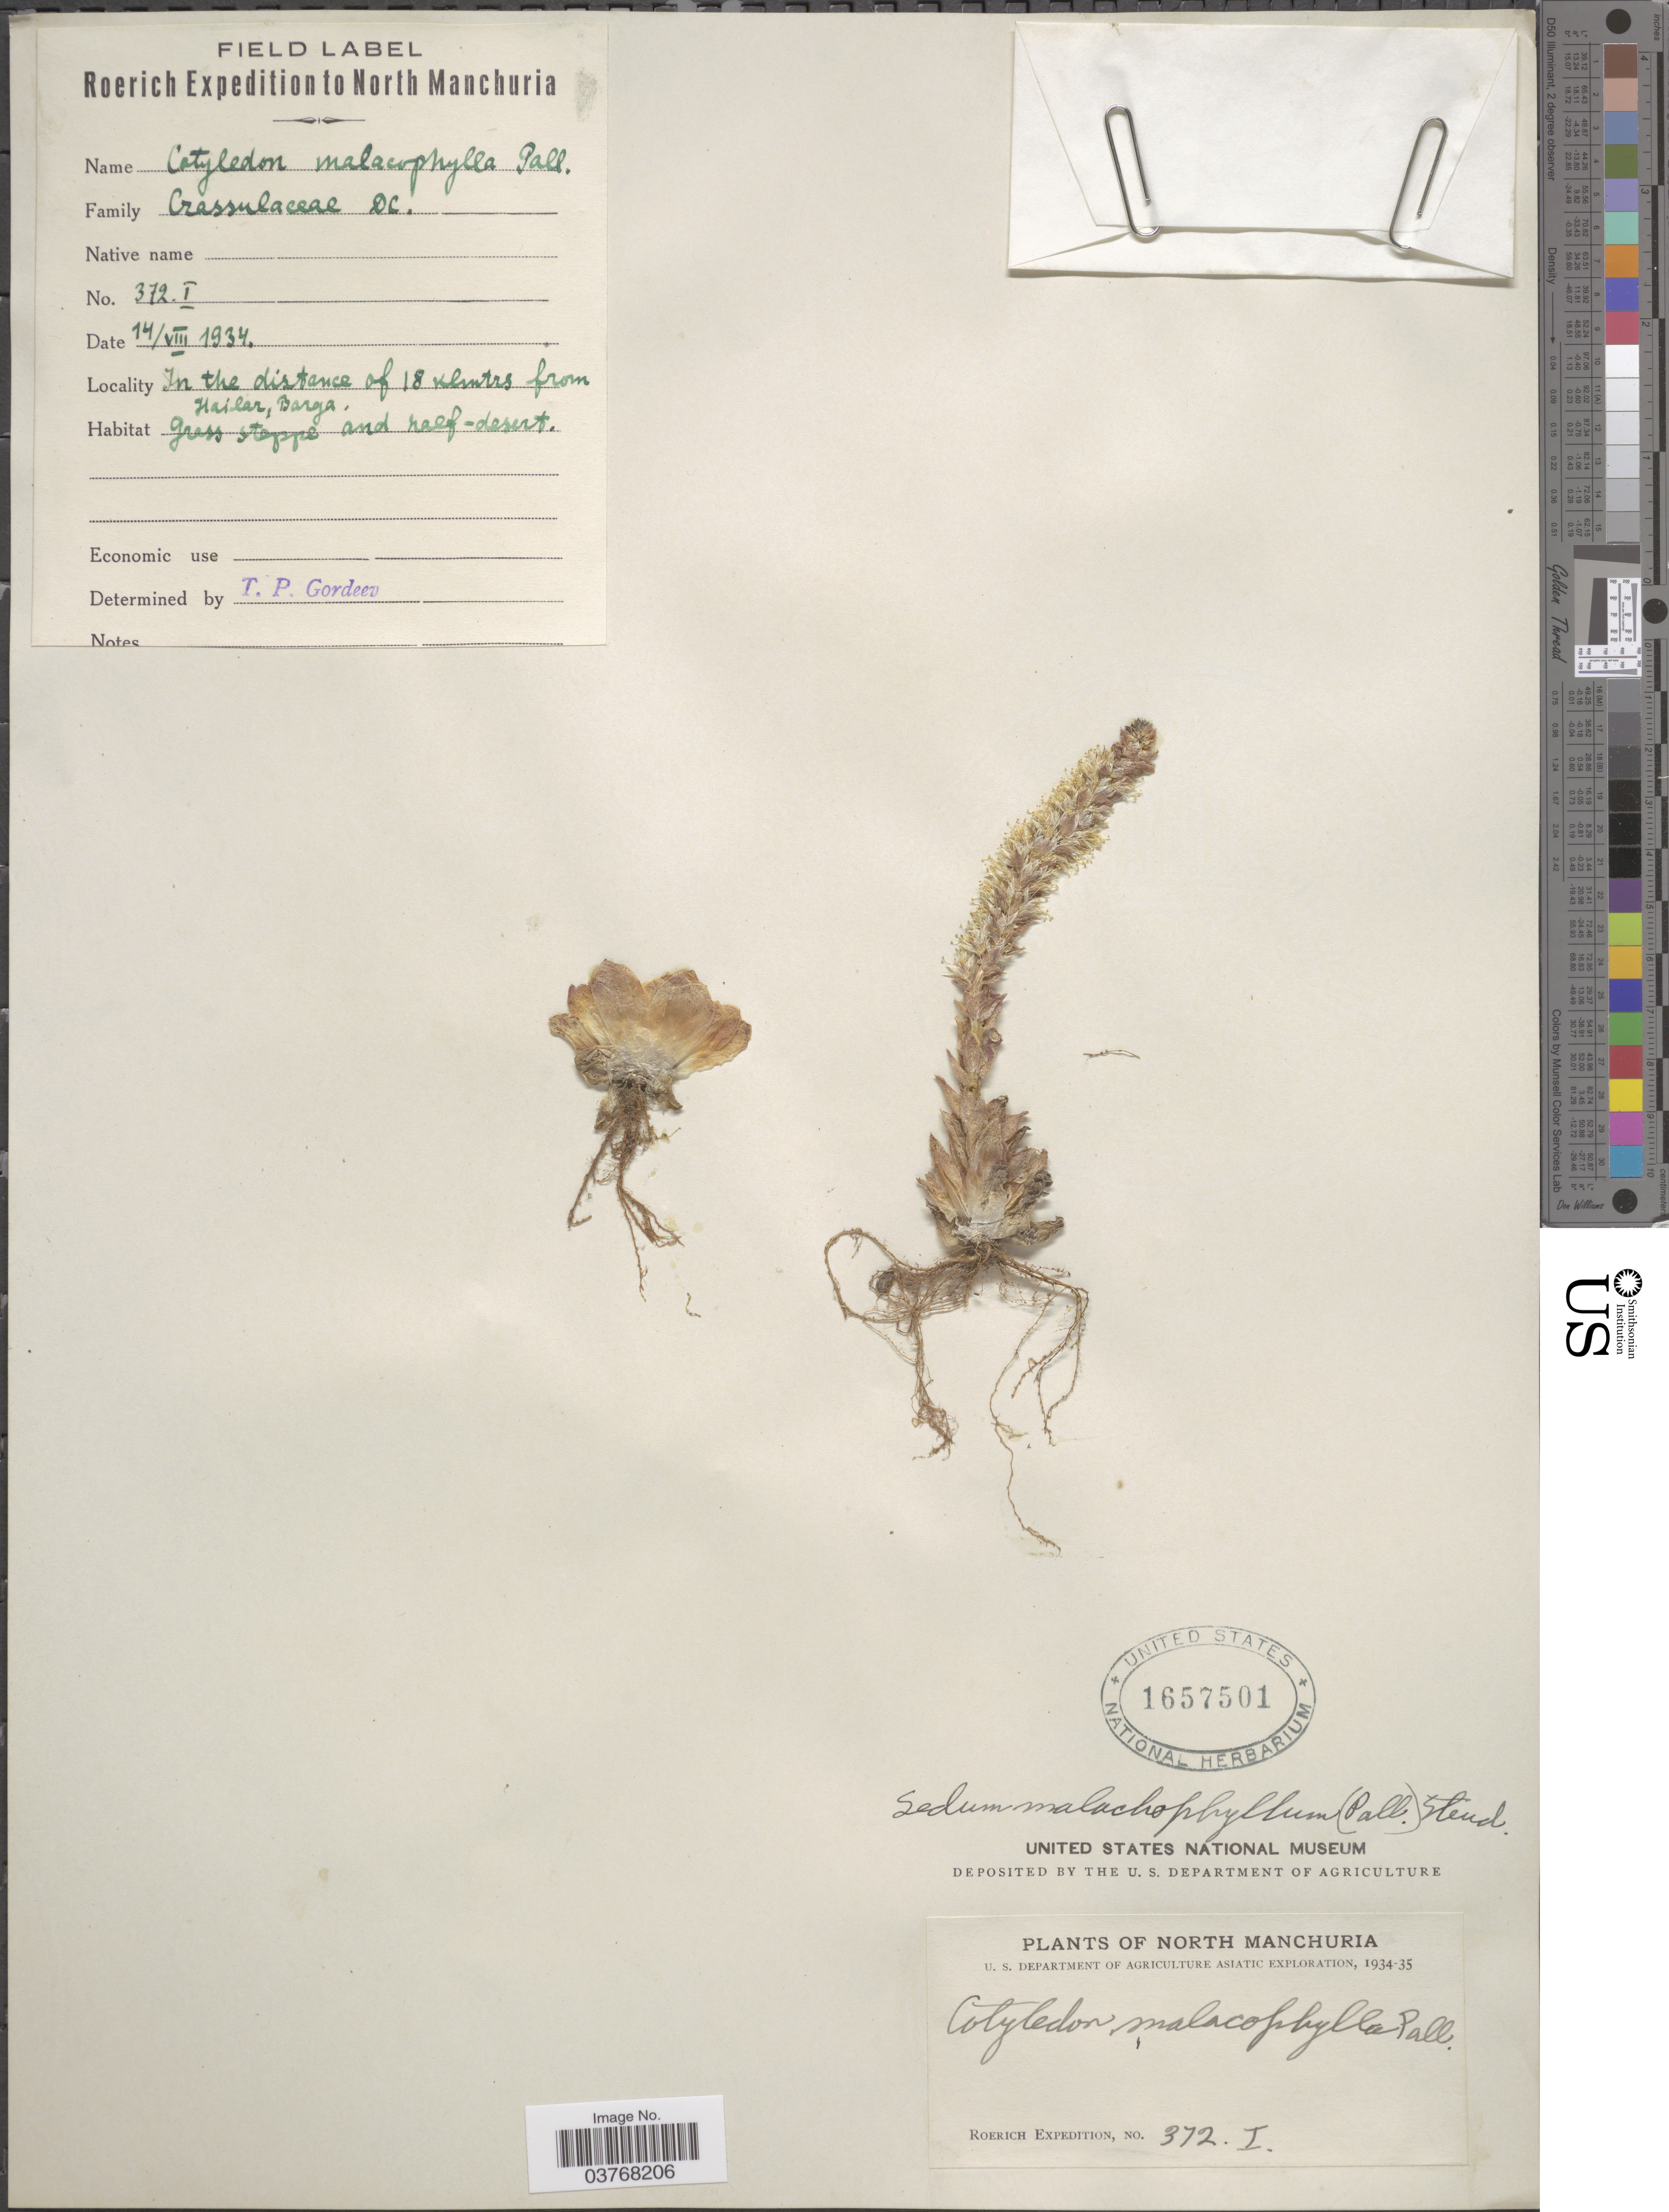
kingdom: Plantae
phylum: Tracheophyta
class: Magnoliopsida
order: Saxifragales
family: Crassulaceae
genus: Orostachys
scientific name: Orostachys malacophylla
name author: (Pall.) Fisch.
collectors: Roerich Expedition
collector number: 372I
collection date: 1934-08-14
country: China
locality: North Manchuria. In the distance of 18 klmtrs from Hailar, Barga.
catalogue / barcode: US 1657501